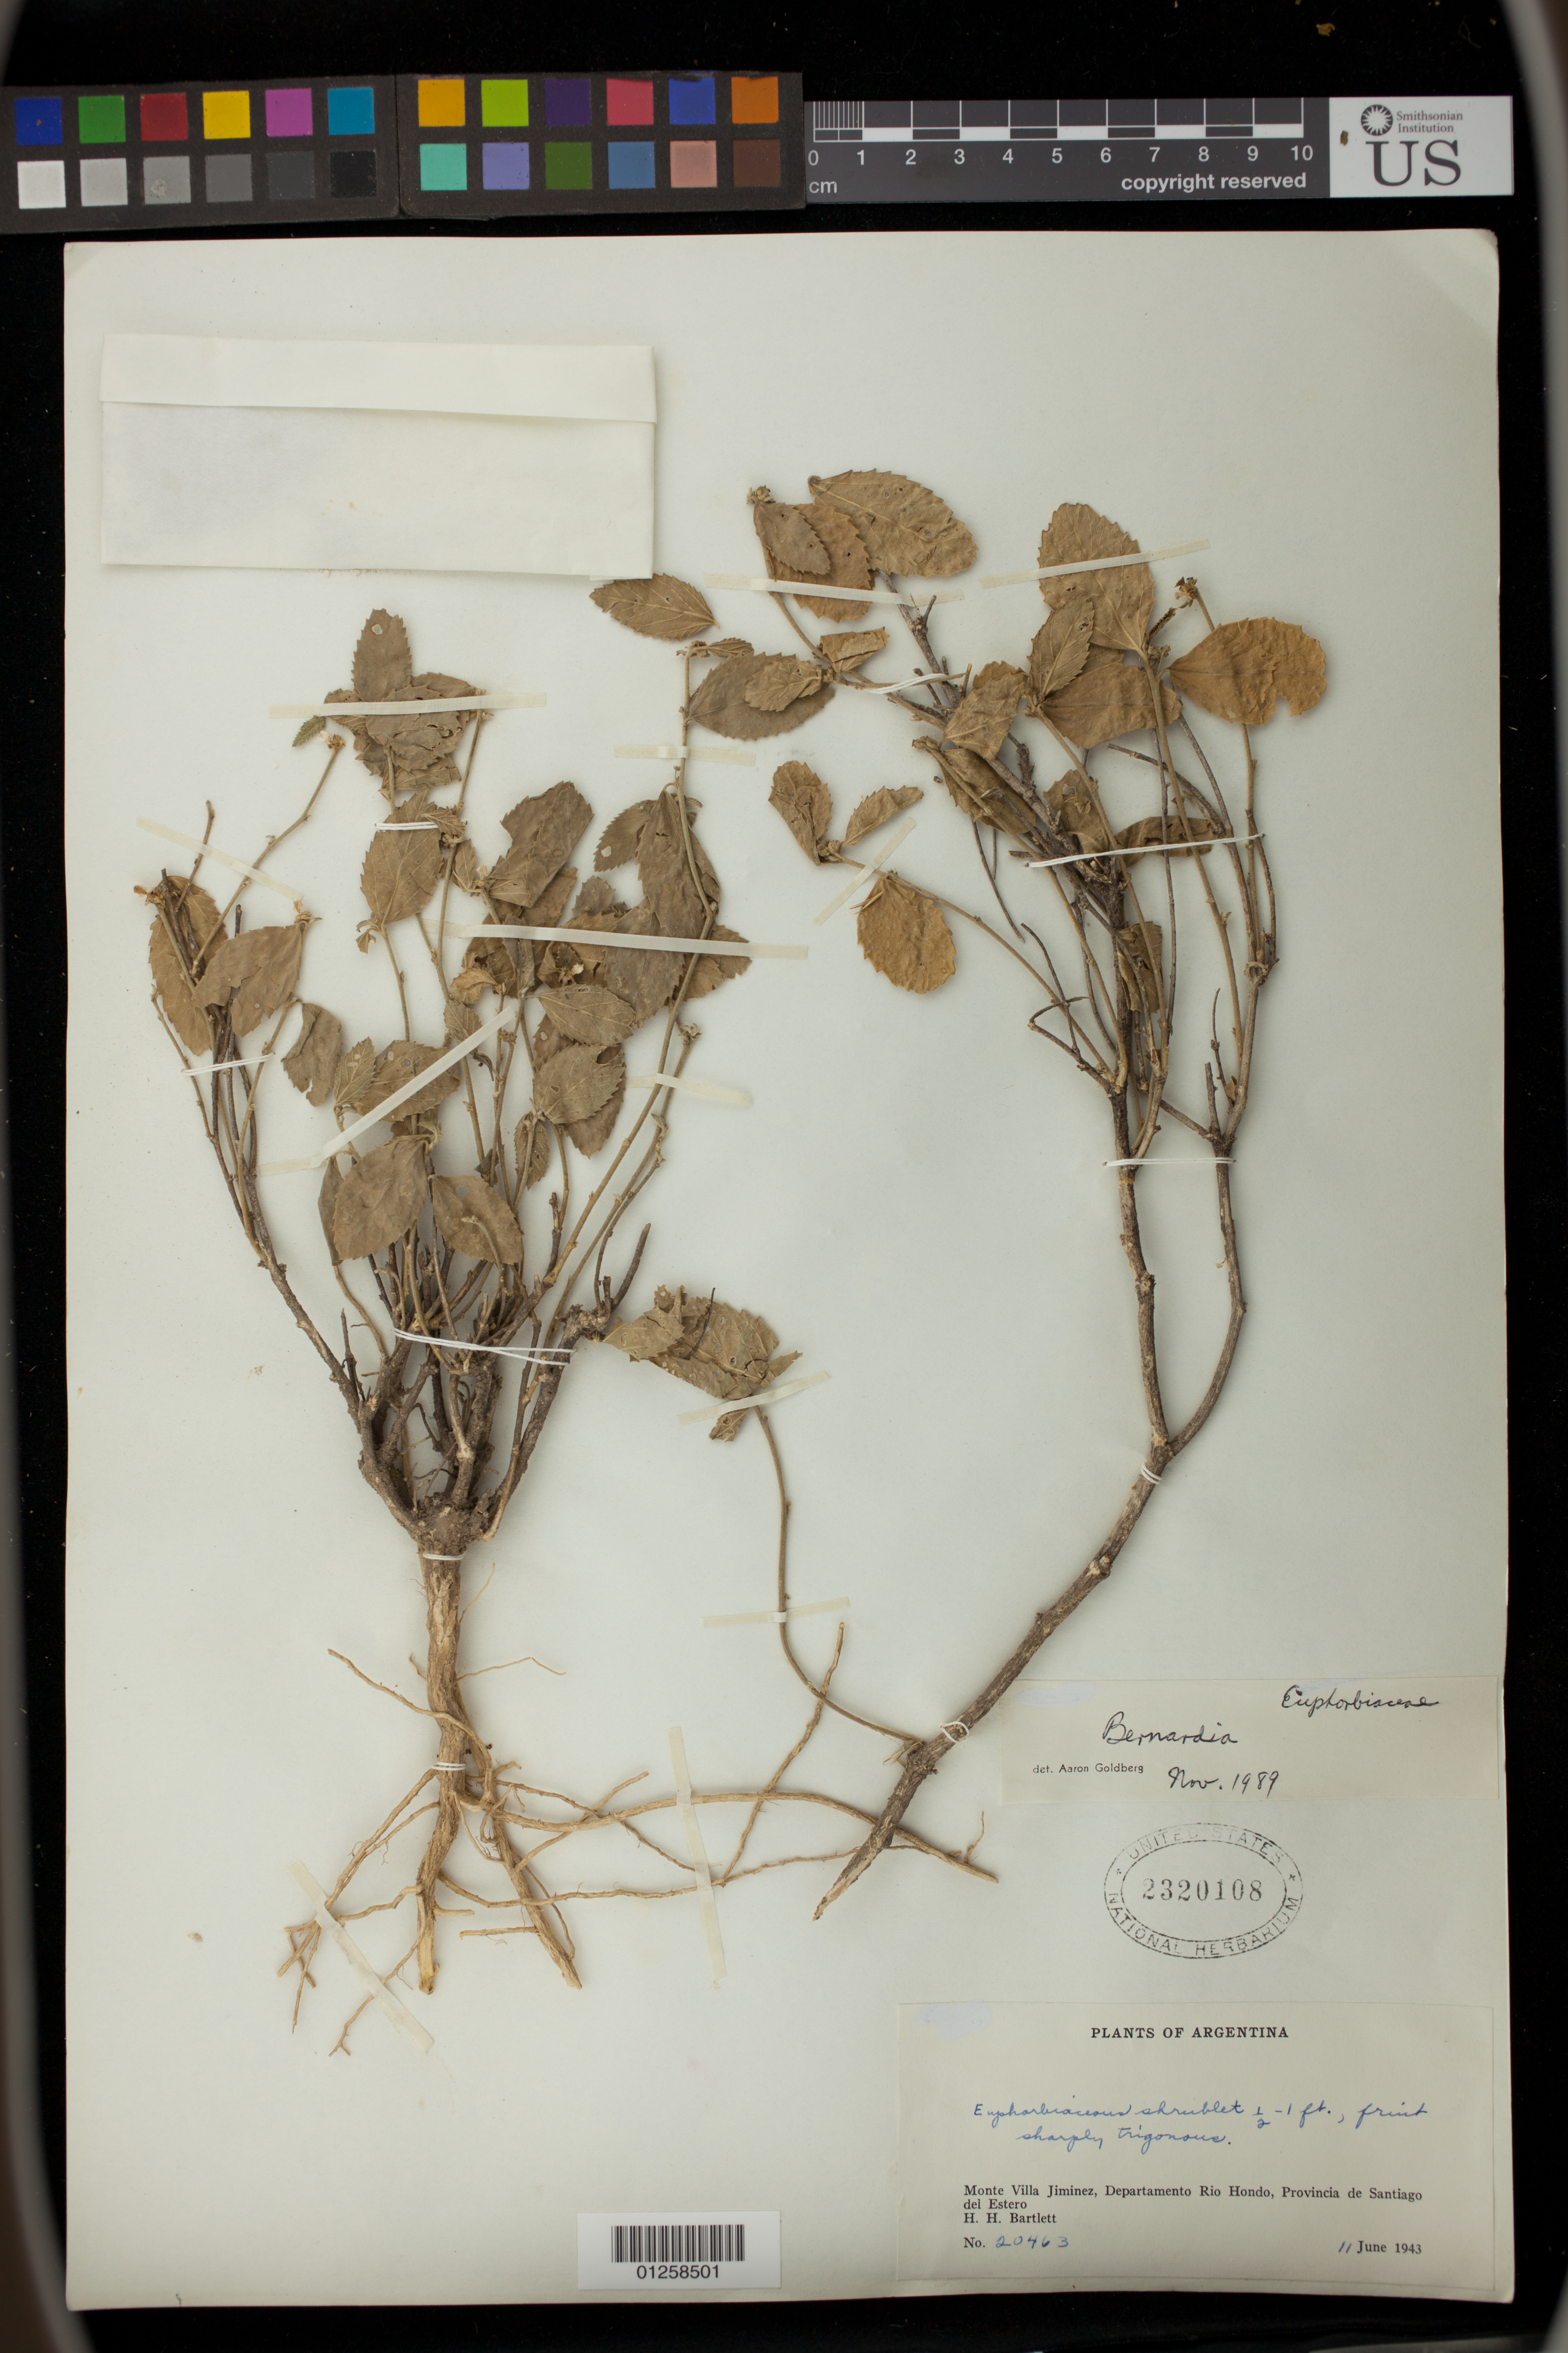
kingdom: Plantae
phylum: Tracheophyta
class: Magnoliopsida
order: Malpighiales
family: Euphorbiaceae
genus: Bernardia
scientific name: Bernardia sp.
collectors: H. H. Bartlett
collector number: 20463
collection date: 1943-06-11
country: Argentina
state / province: Santiago del Estero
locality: Monte Villa Jiminez, Departamento Rio Hondo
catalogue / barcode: US 2320108